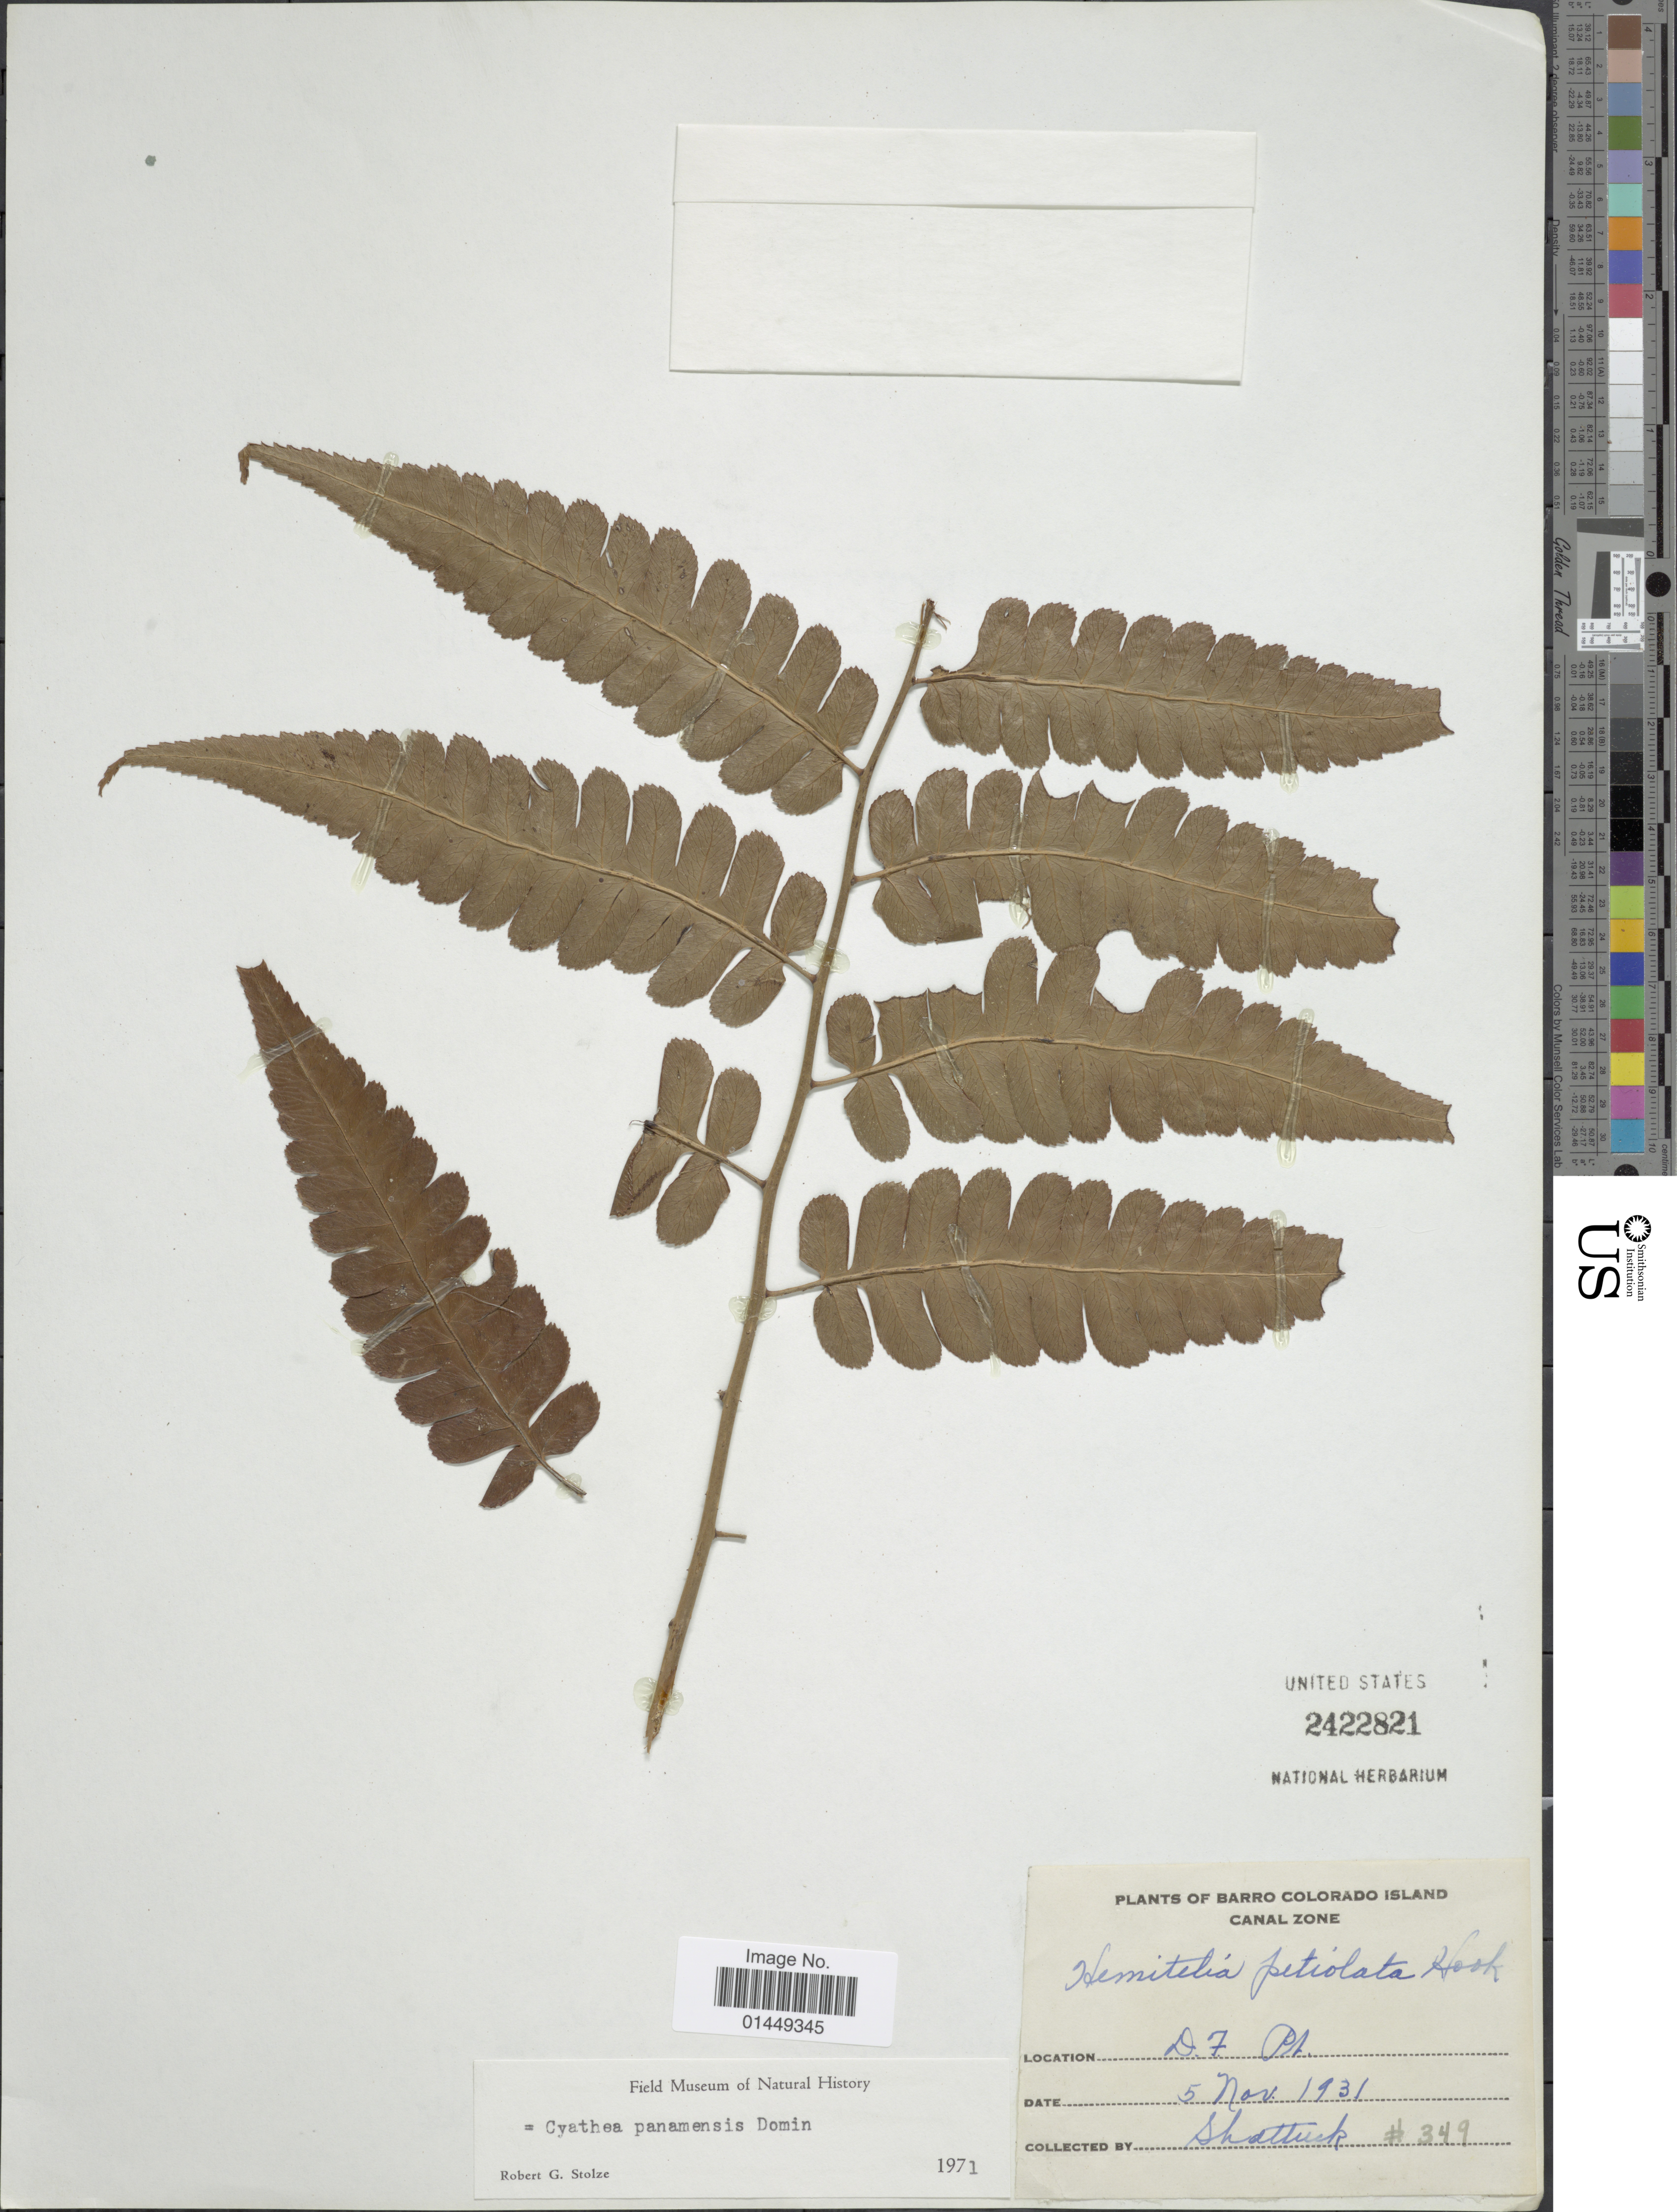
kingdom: Plantae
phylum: Tracheophyta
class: Polypodiopsida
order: Cyatheales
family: Cyatheaceae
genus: Cyathea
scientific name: Cyathea petiolata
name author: (Hook.) R.M. Tryon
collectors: Shattuck, --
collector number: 349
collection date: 1931-11-05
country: Panama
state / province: Panamá Oeste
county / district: Canal Zone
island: Barro Colorado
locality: Barro Colorado Island. Canal Zone. D.F. Pt.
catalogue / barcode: US 2422821